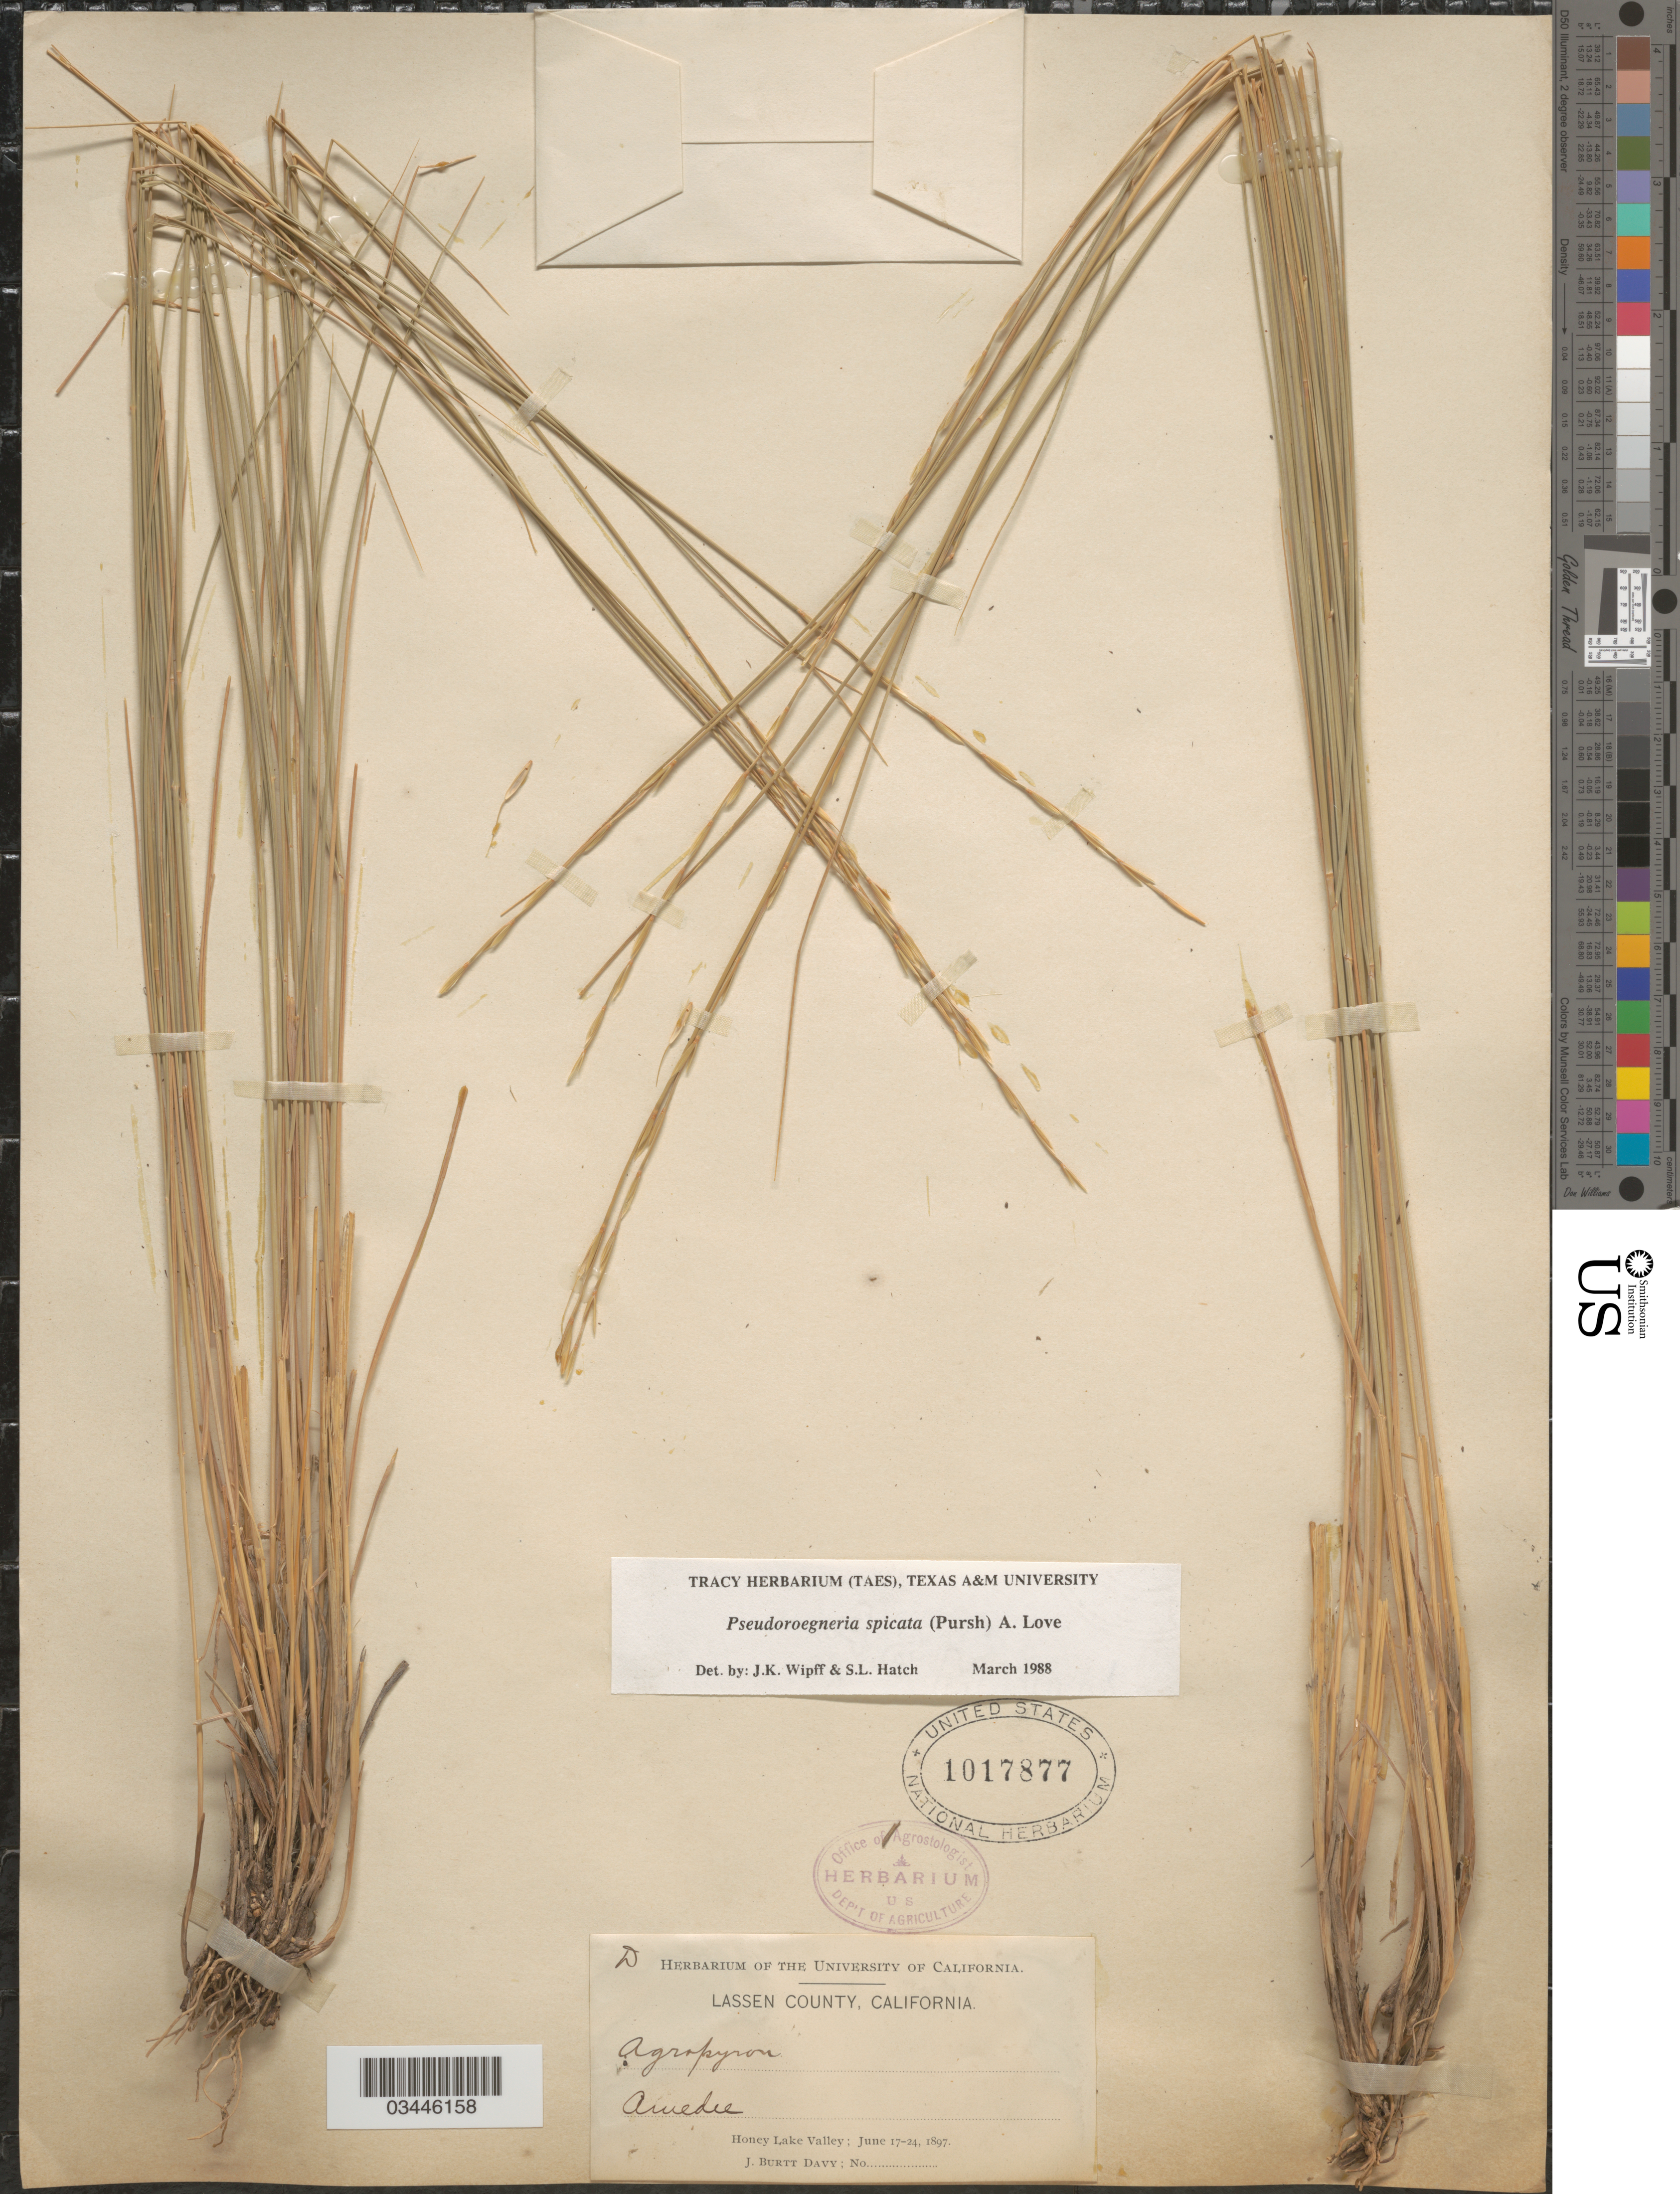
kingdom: Plantae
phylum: Tracheophyta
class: Liliopsida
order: Poales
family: Poaceae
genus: Pseudoroegneria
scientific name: Pseudoroegneria spicata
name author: (Pursh) Á. Löve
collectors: J. Burtt Davy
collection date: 1897-06-17/1897-06-24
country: United States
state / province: California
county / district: Lassen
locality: Lassen County. Amedee. Honey Lake Valley.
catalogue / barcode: US 1017877